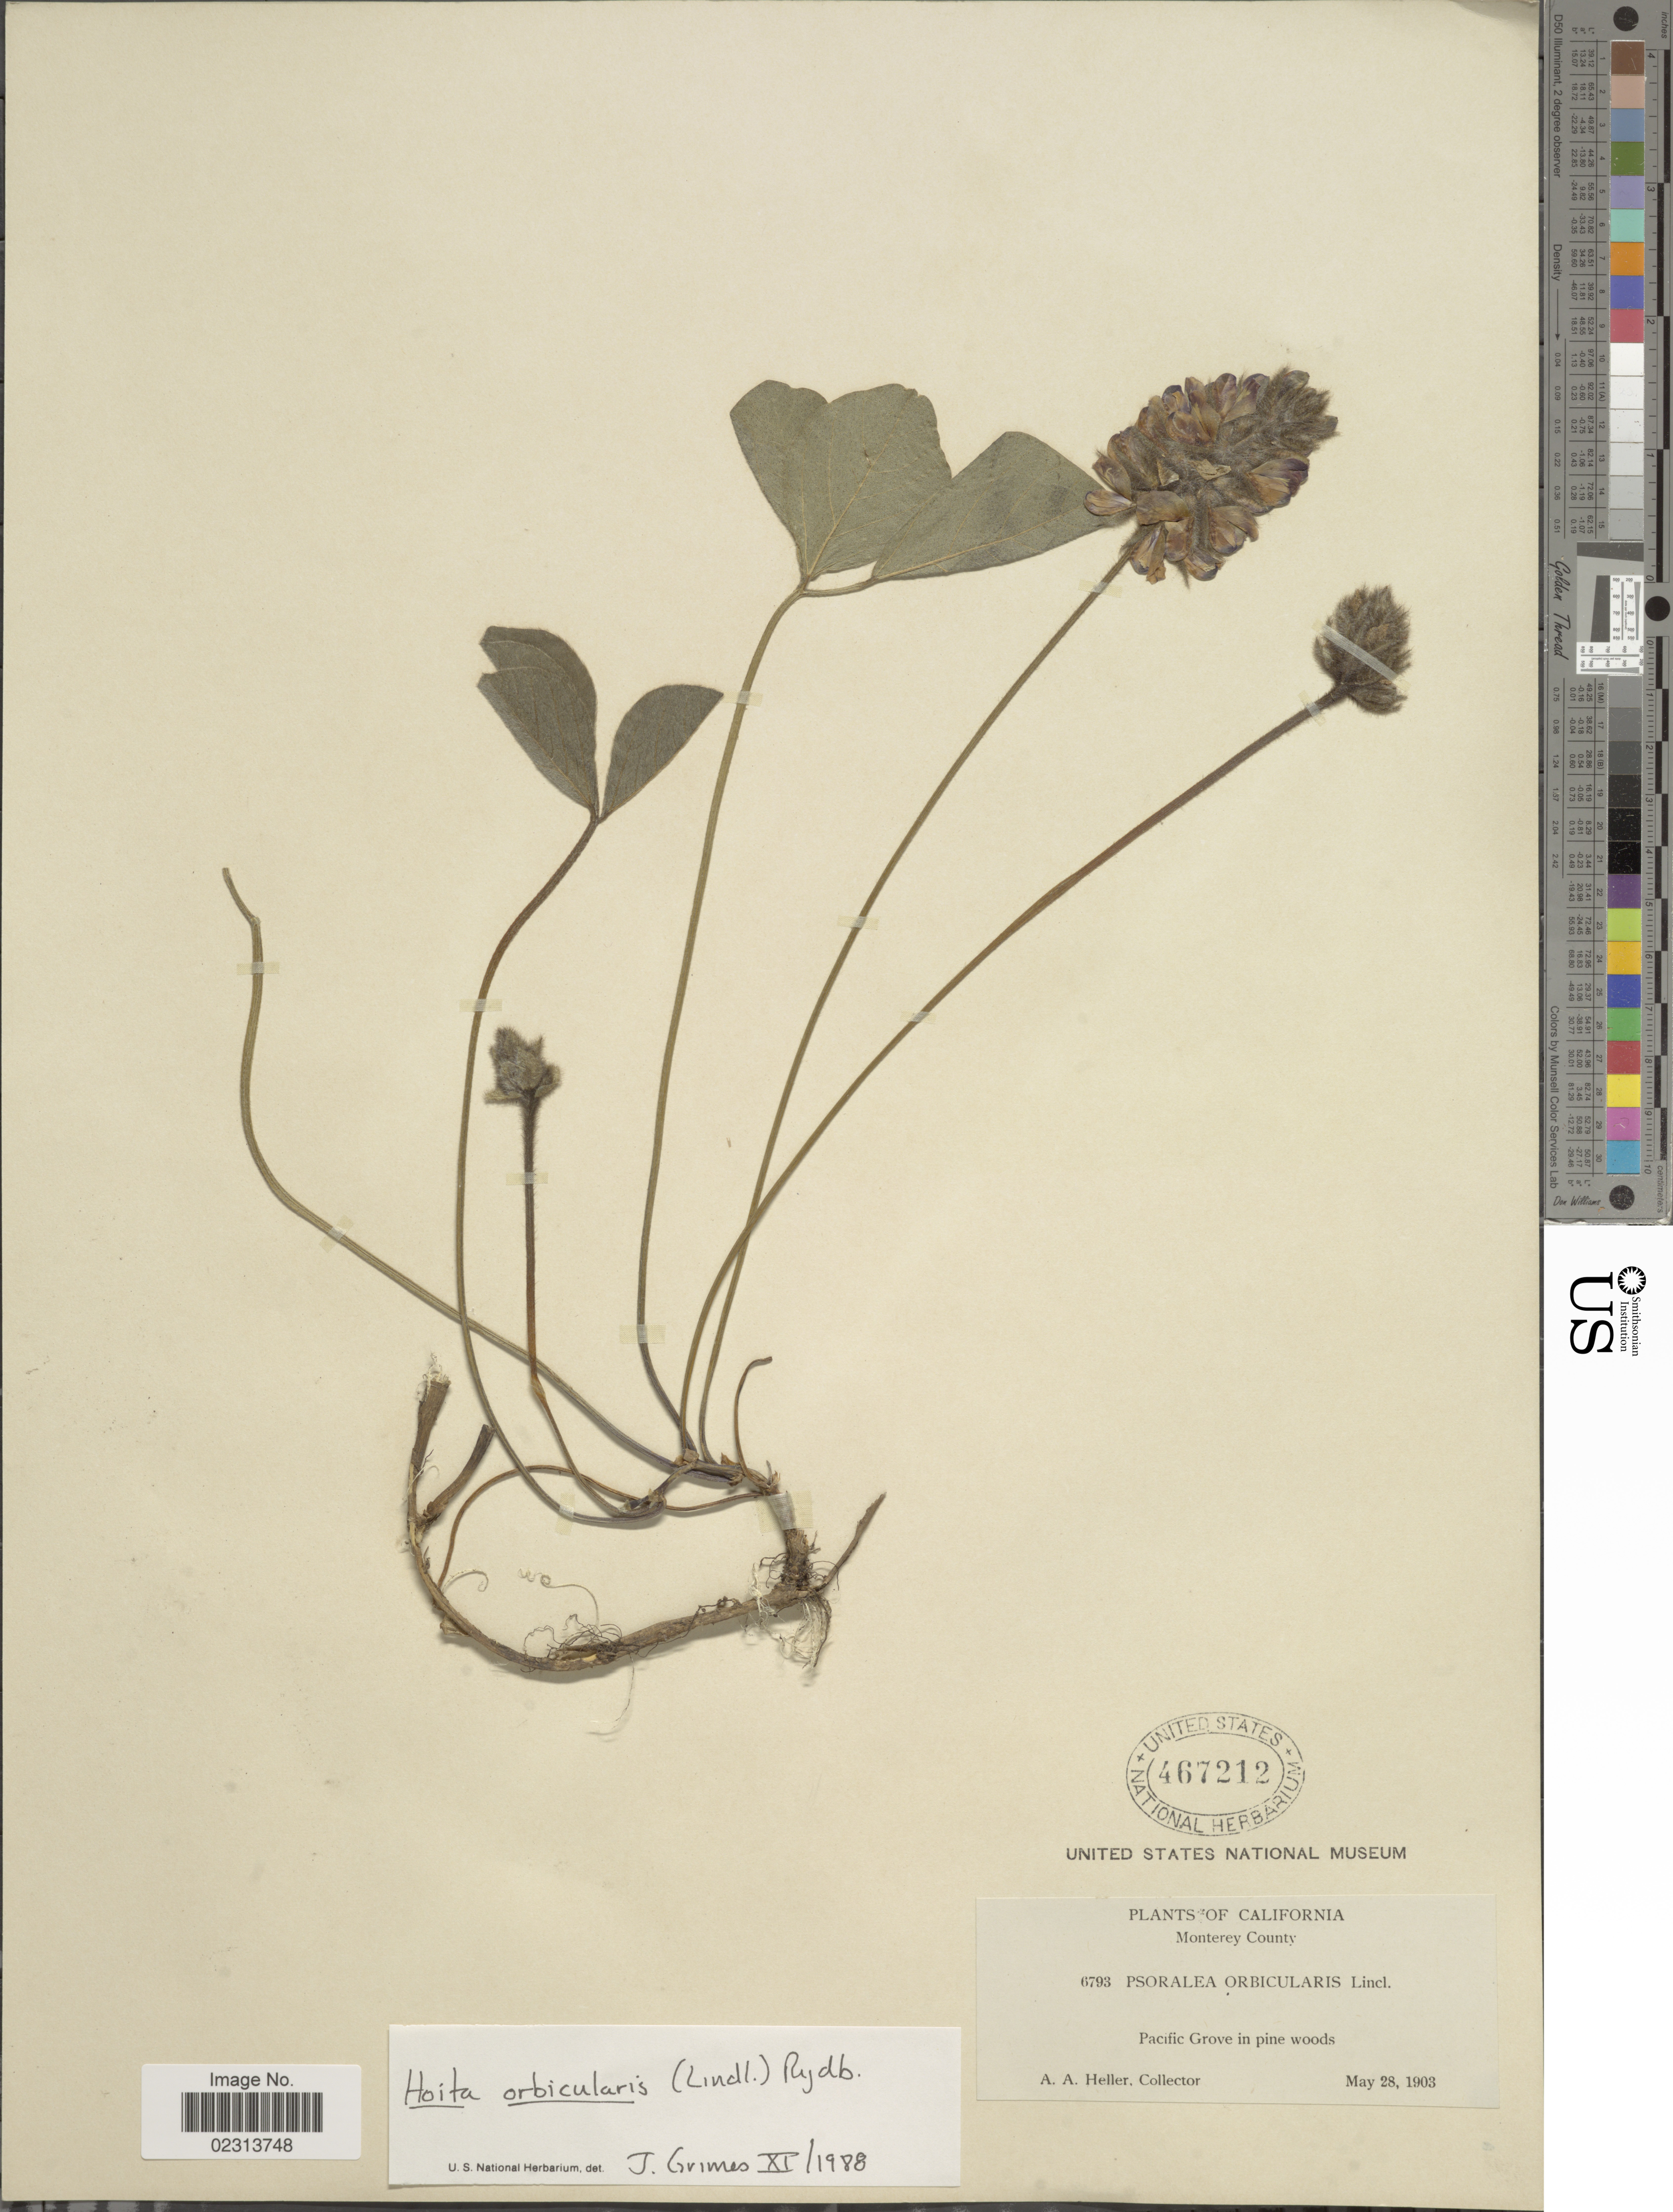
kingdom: Plantae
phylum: Tracheophyta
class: Magnoliopsida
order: Fabales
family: Fabaceae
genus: Hoita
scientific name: Hoita orbicularis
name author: (Lindl.) Rydb.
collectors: A. A. Heller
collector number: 6793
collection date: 1903-05-28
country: United States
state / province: California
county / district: Monterey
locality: Monterey County, Pacific Grove in pine woods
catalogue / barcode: US 467212